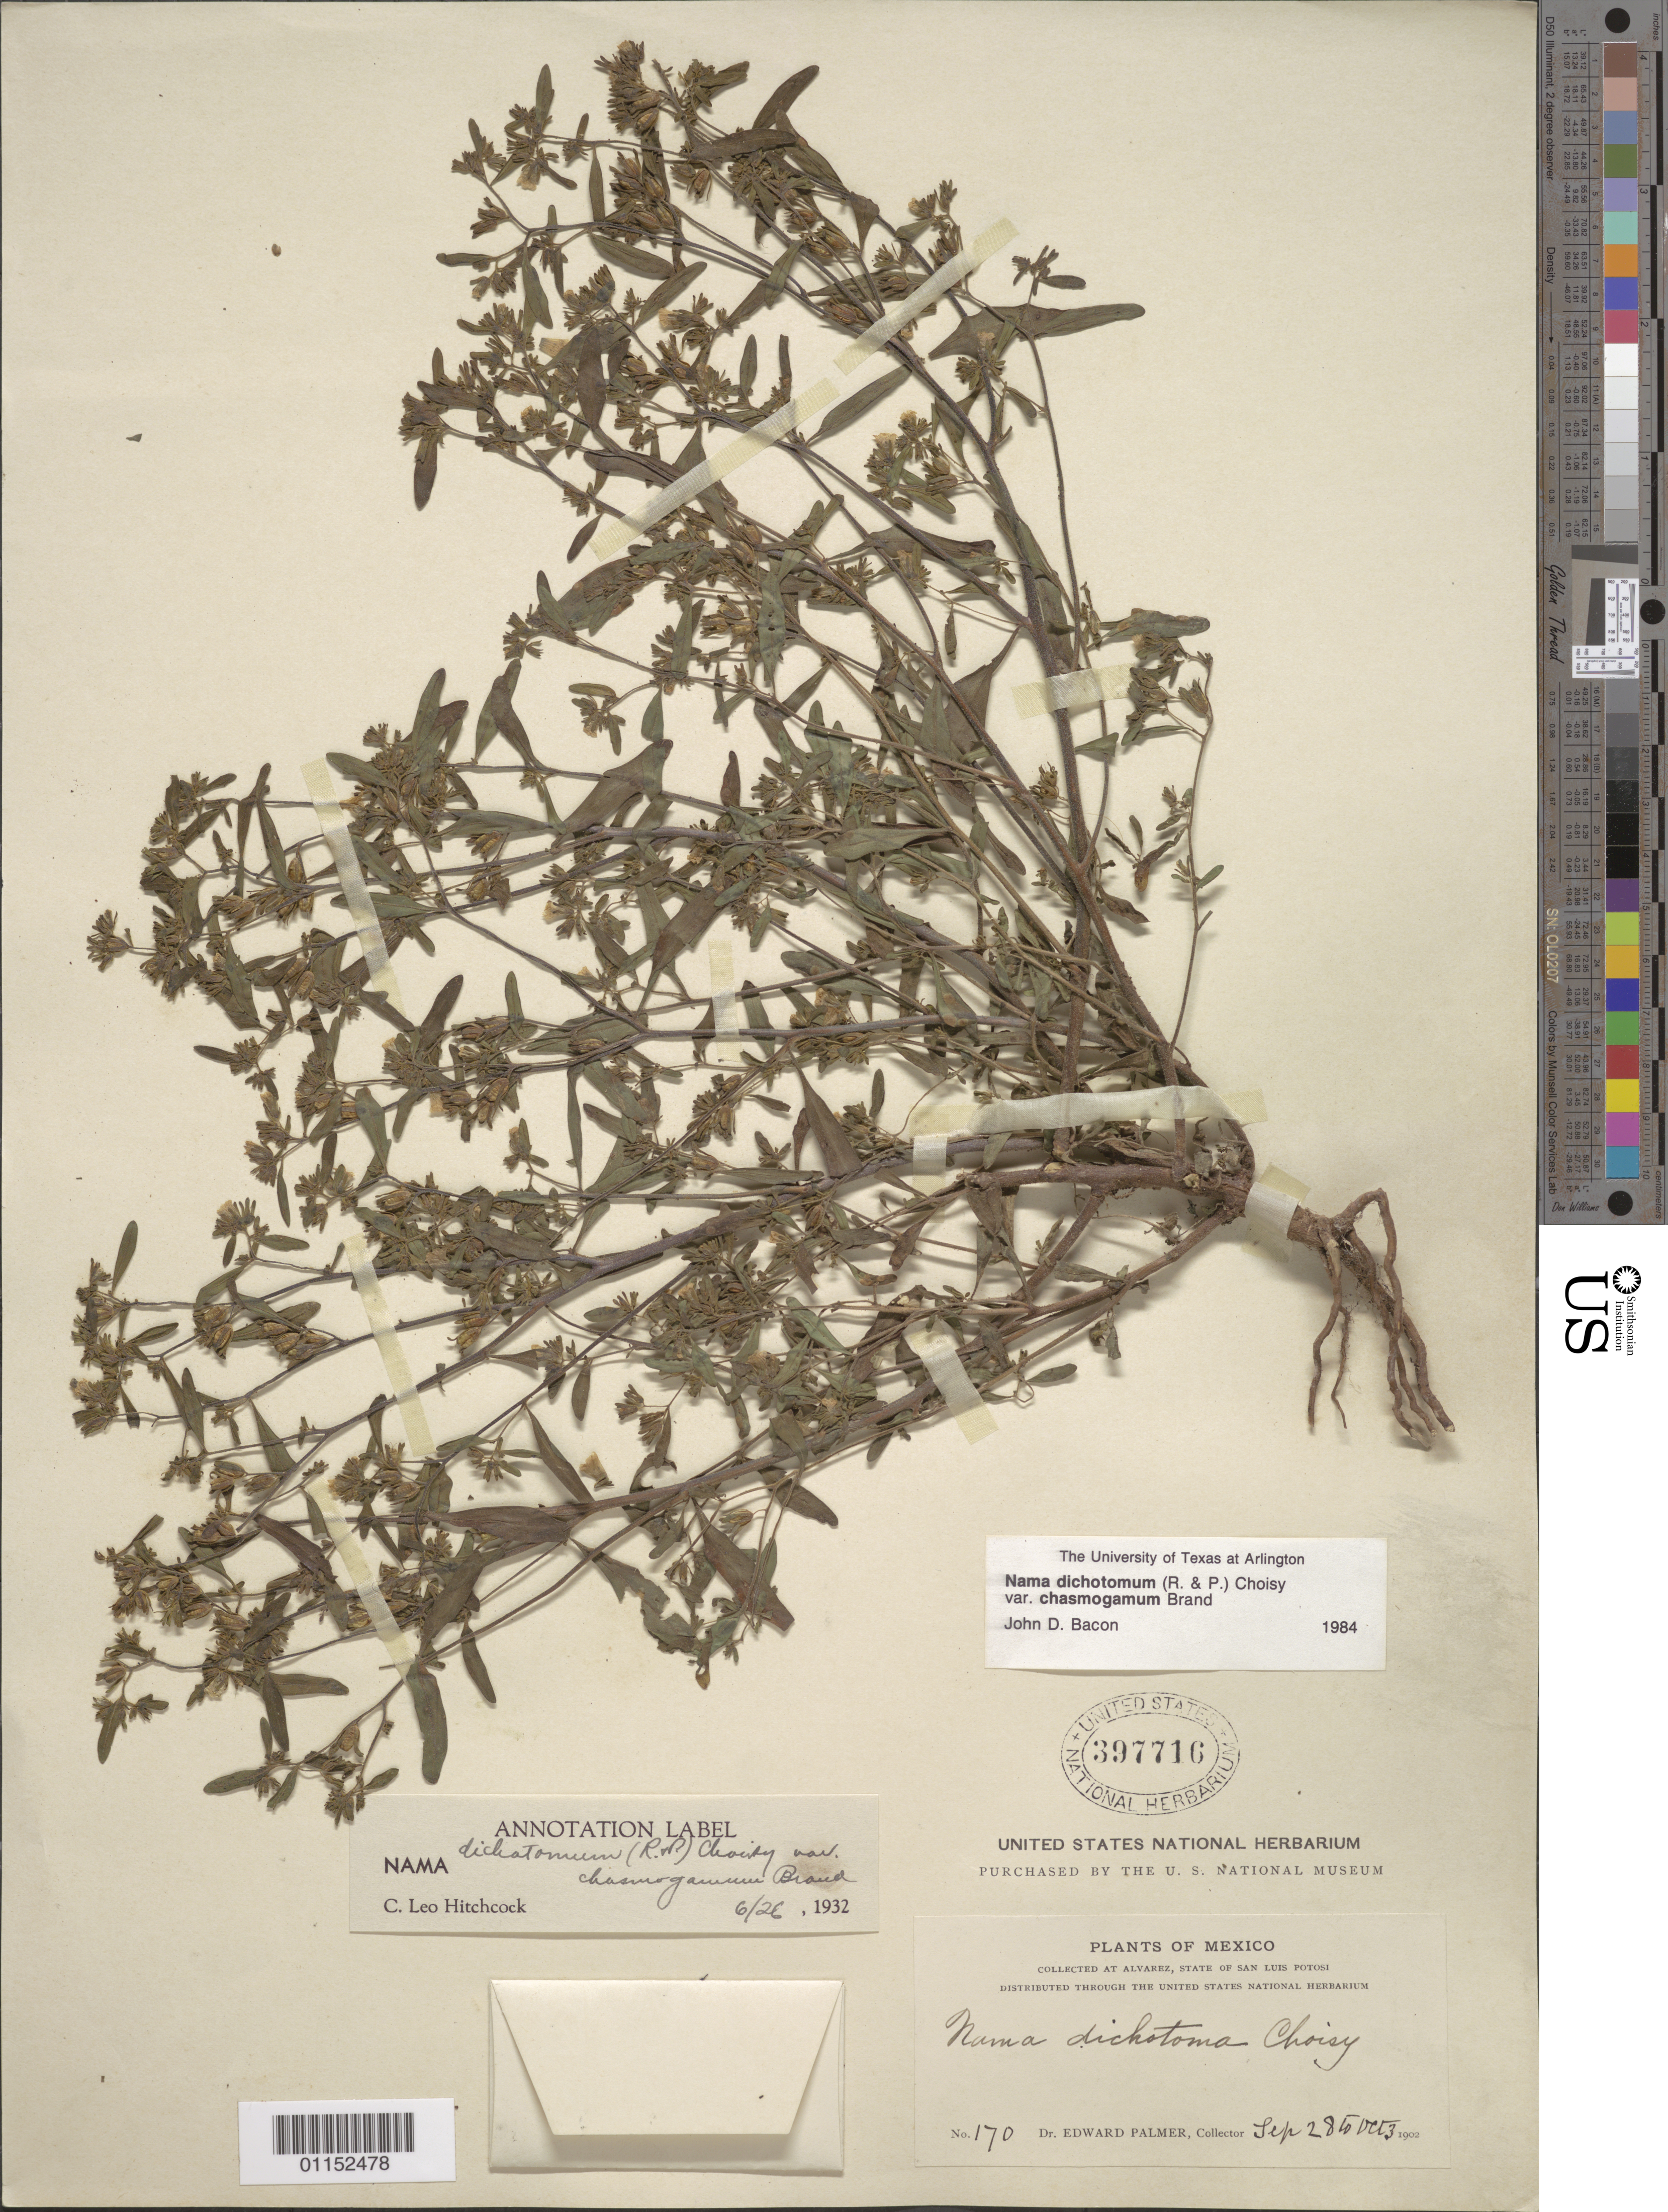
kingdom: Plantae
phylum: Tracheophyta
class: Magnoliopsida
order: Boraginales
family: Namaceae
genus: Nama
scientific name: Nama dichotoma var. chasmogama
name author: Brand in Engl.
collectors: E. Palmer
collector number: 170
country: Mexico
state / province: San Luis Potosí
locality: lvarez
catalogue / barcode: US 397716